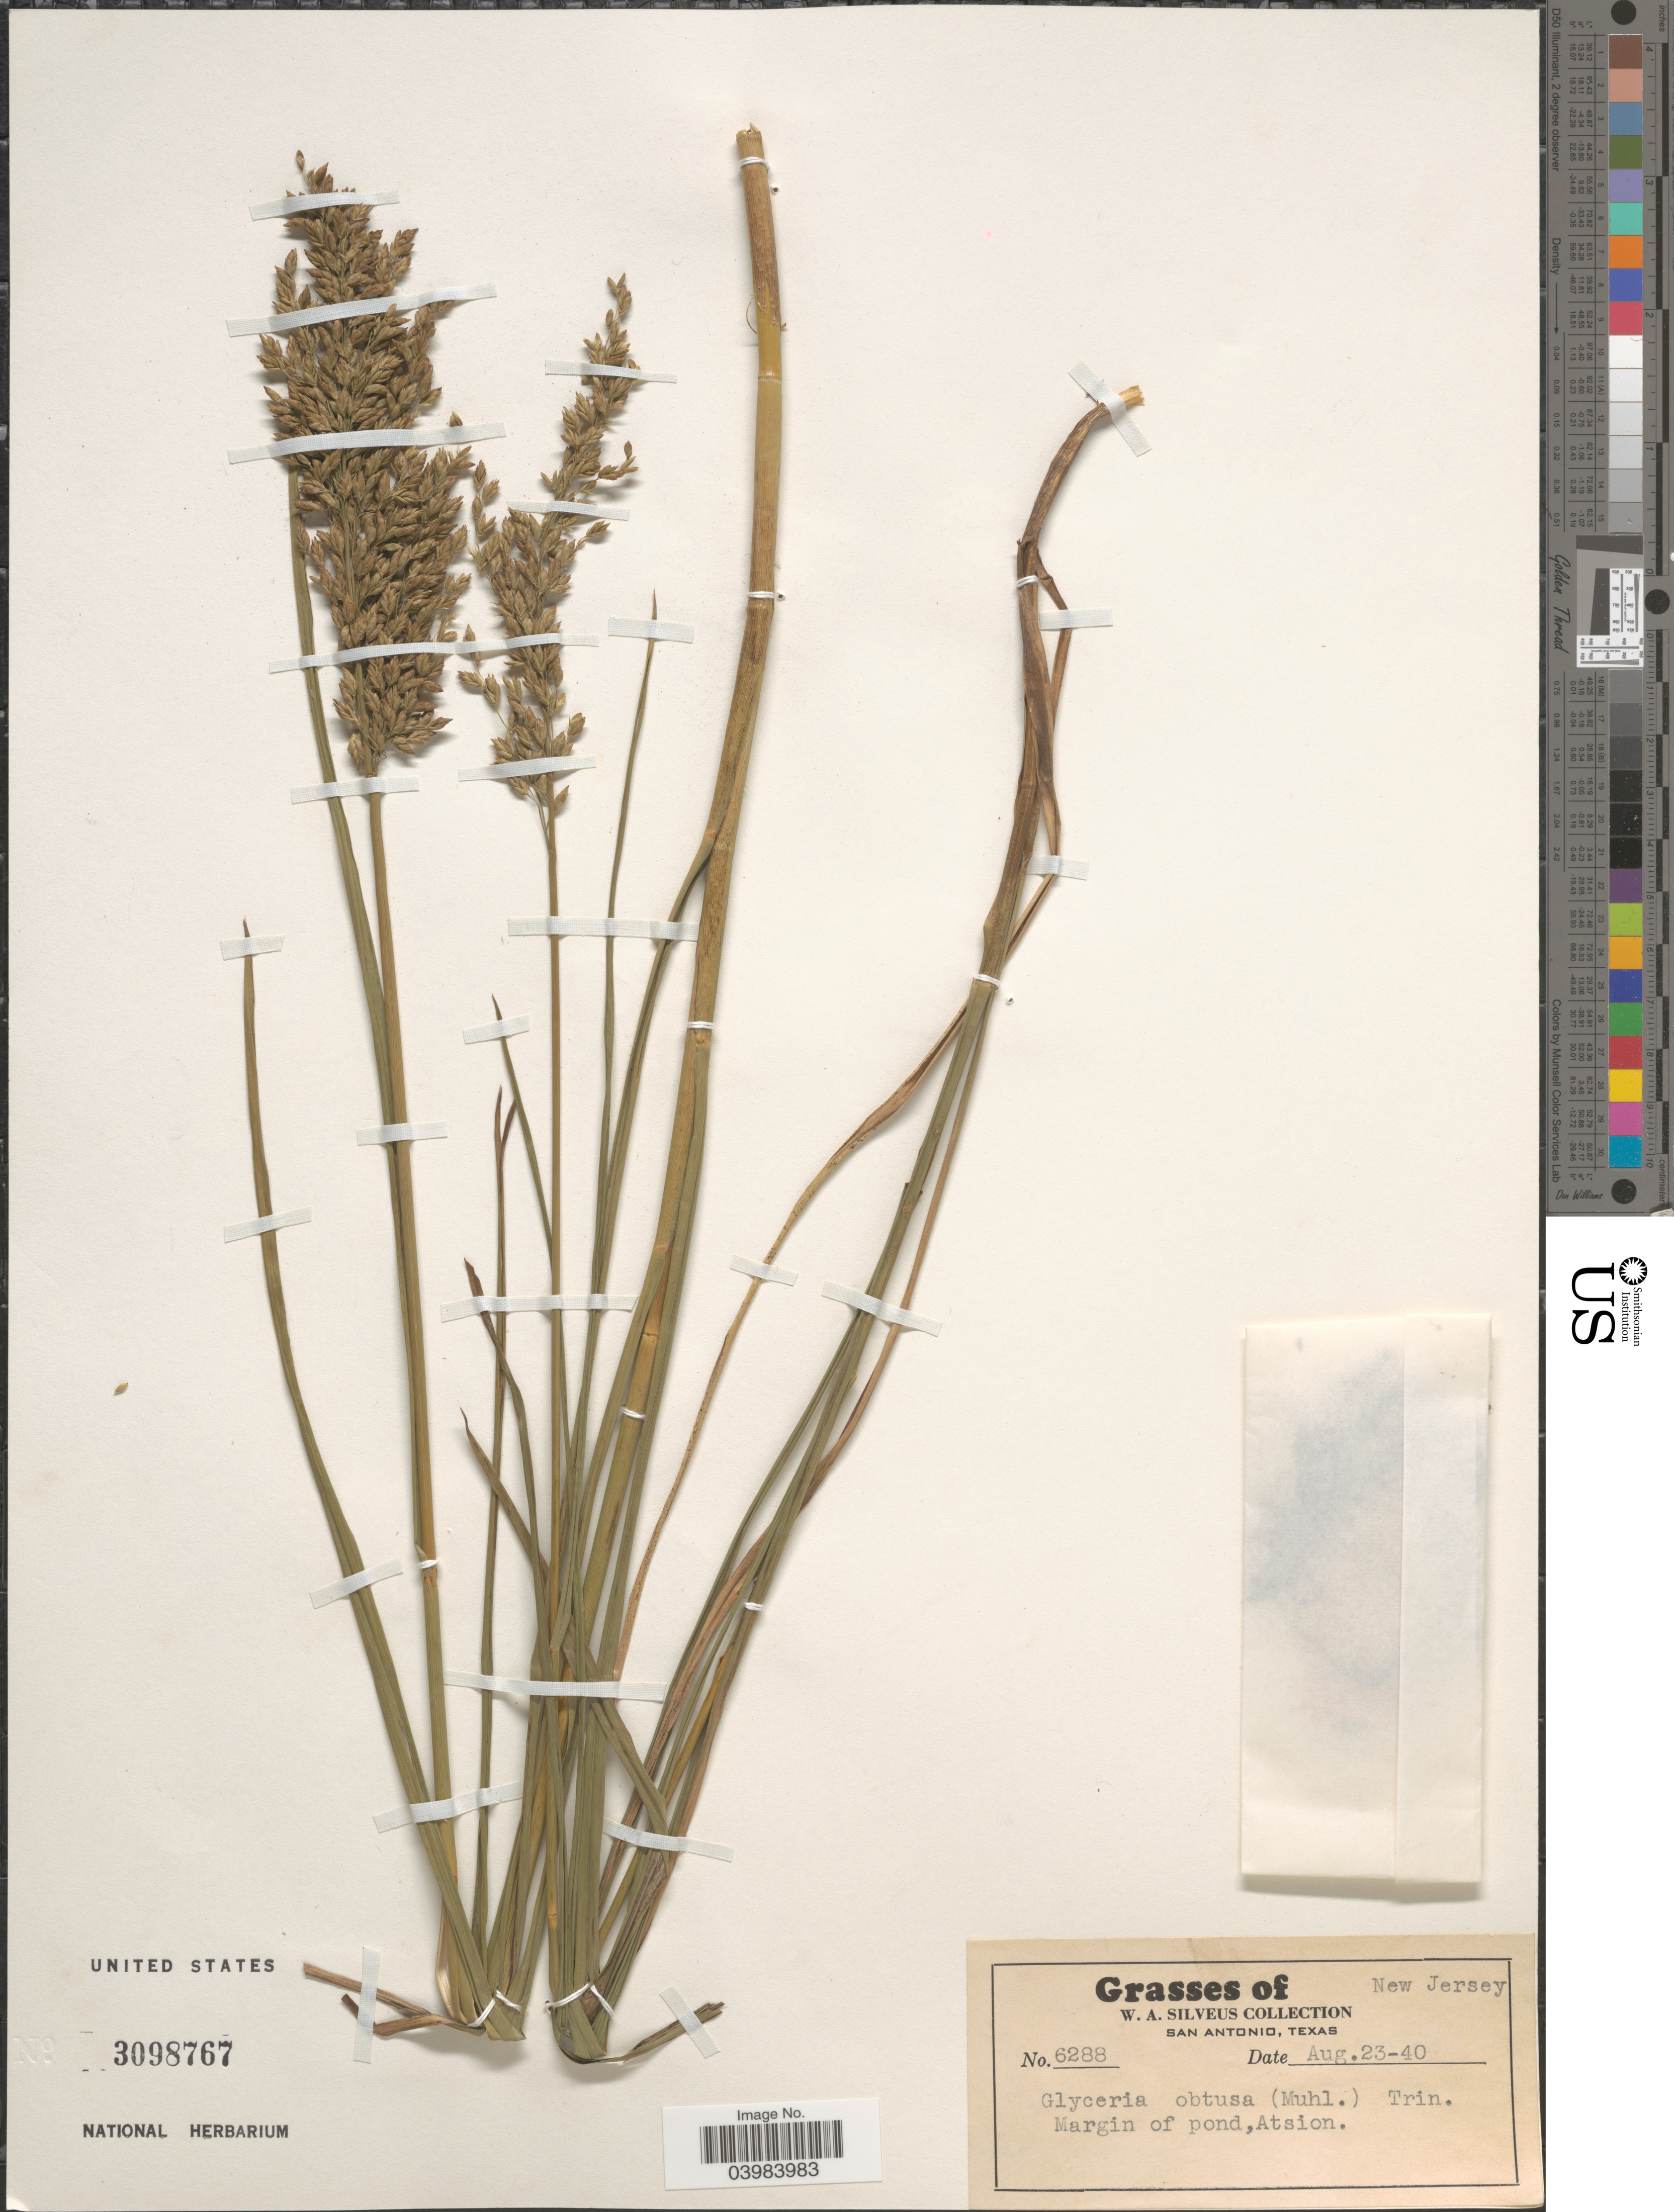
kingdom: Plantae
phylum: Tracheophyta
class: Liliopsida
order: Poales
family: Poaceae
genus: Glyceria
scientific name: Glyceria obtusa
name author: (Muhl.) Trin.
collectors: W. Silveus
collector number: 6288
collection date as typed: Transcribed d/m/y: 23/8/40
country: United States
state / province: New Jersey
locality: Margin of pond, Atsion.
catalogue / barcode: US 3098767